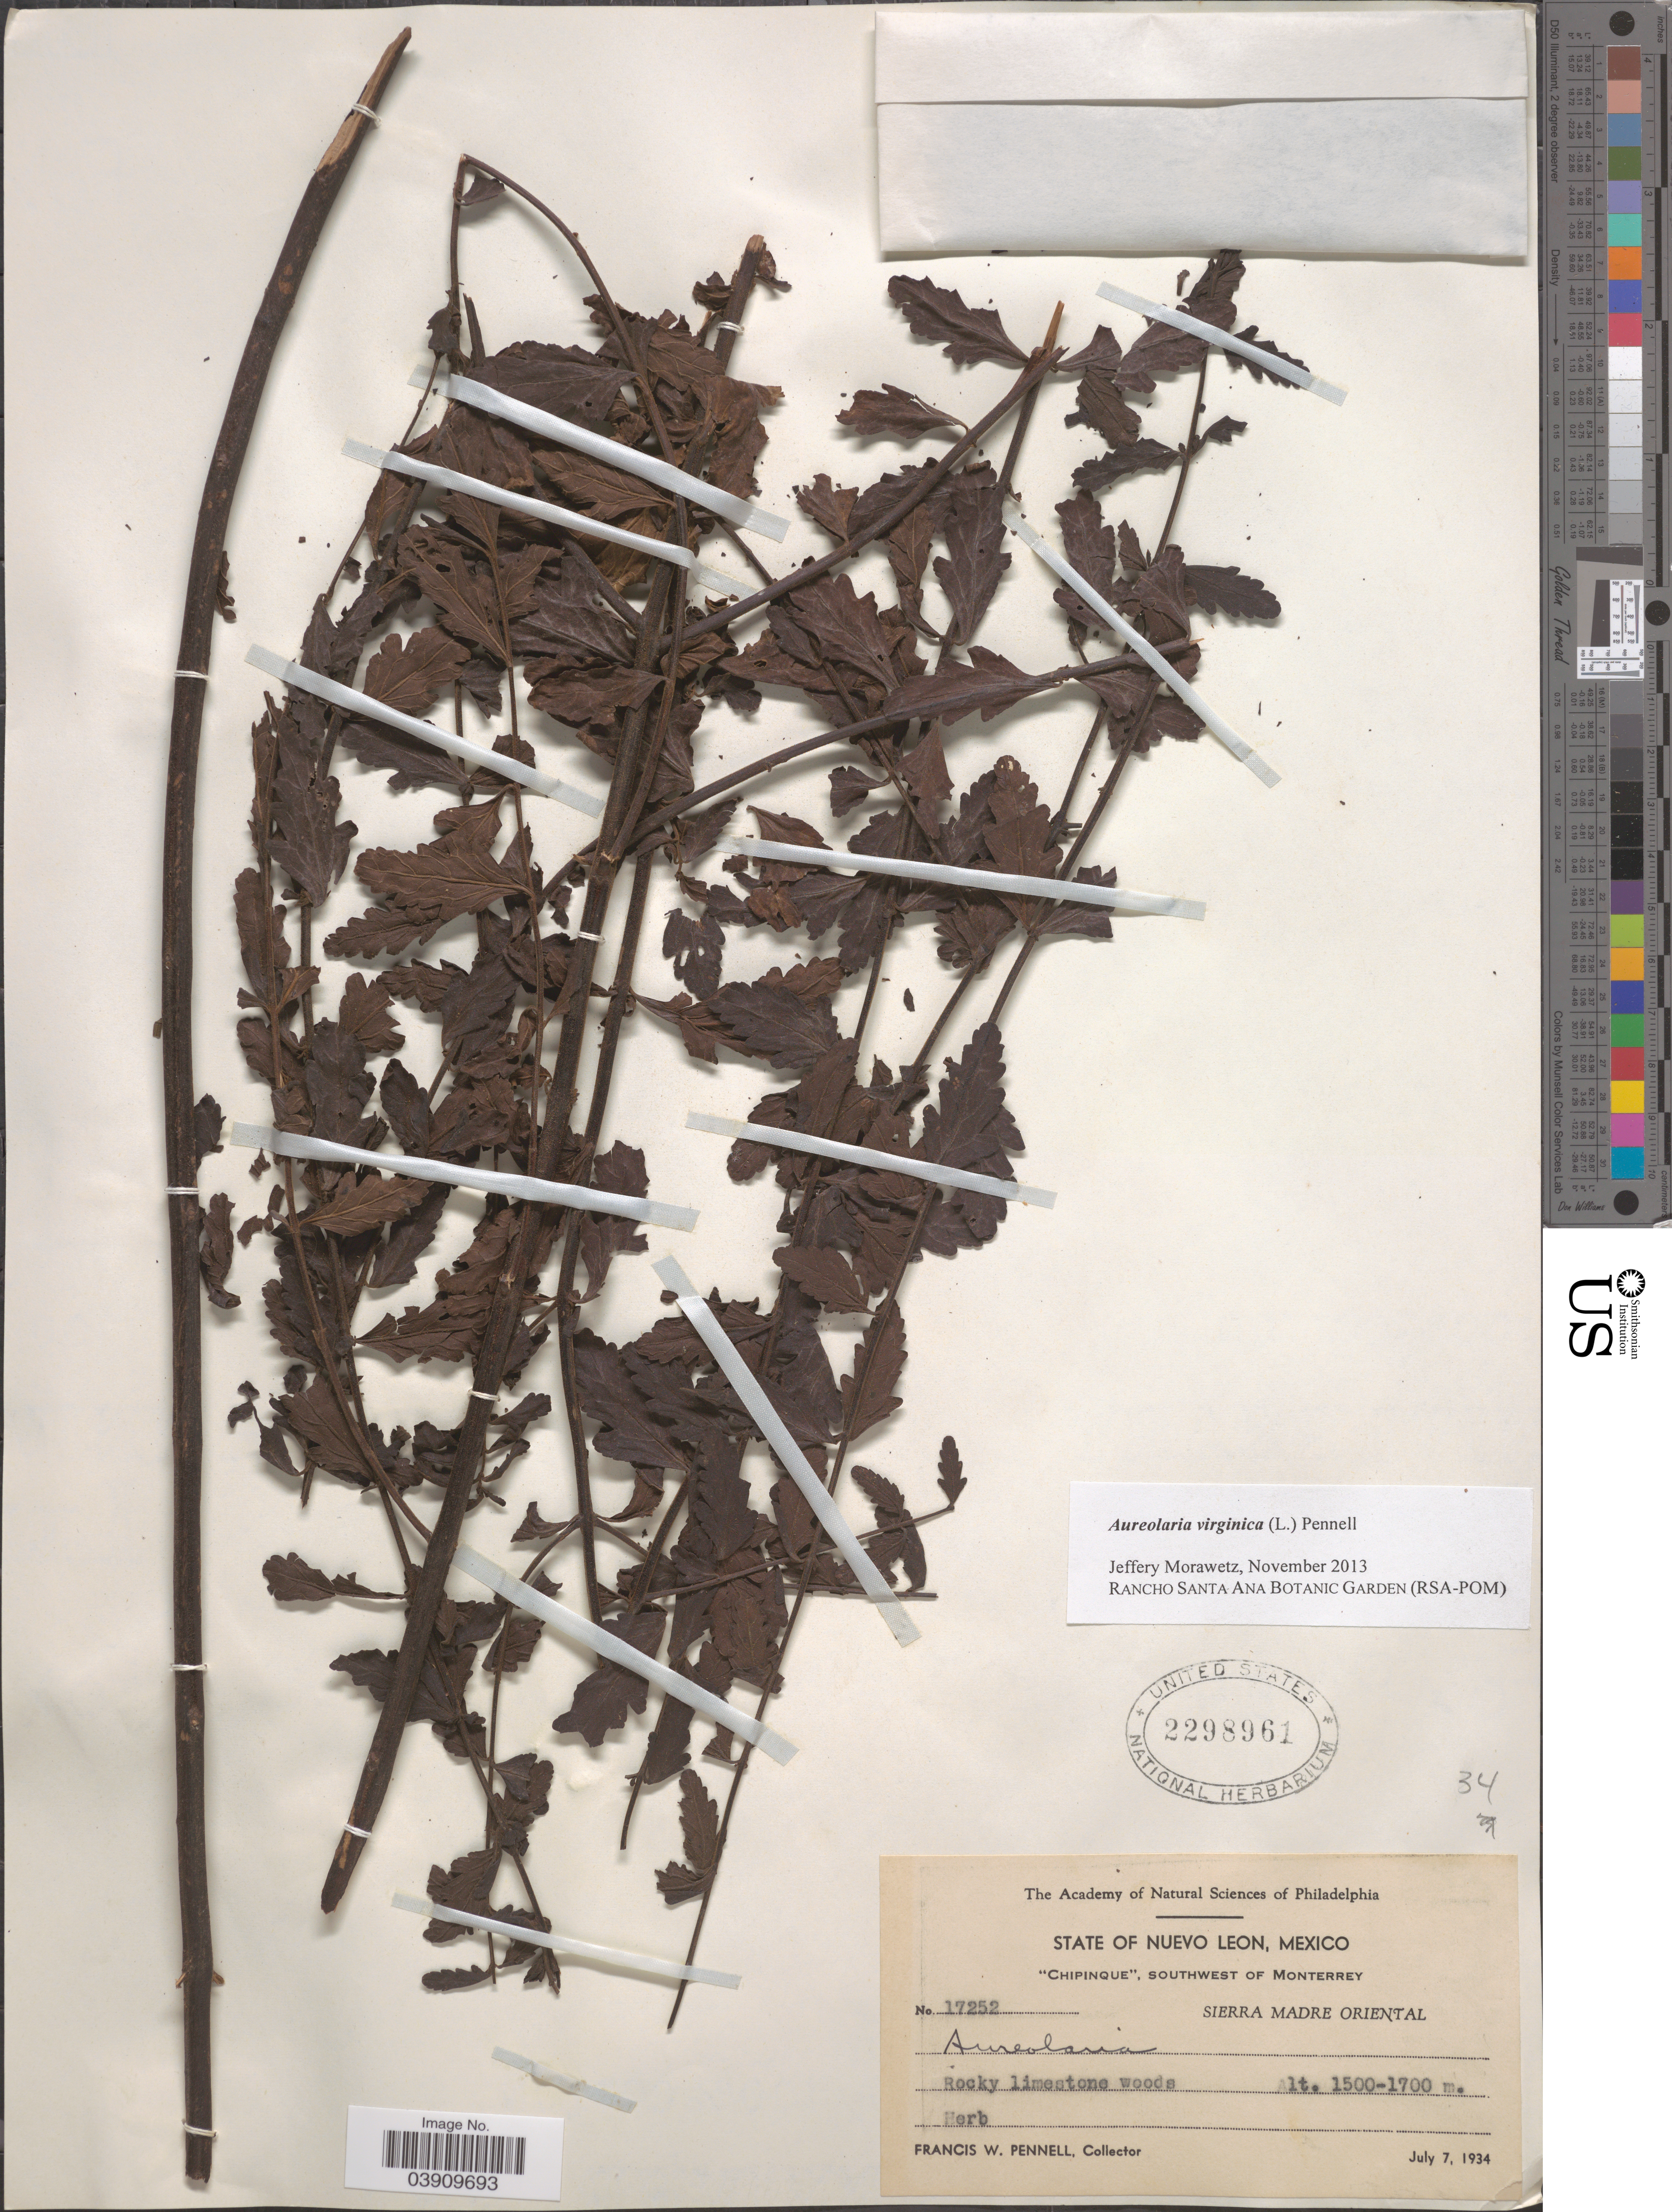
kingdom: Plantae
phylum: Tracheophyta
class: Magnoliopsida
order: Lamiales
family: Orobanchaceae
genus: Aureolaria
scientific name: Aureolaria virginica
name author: (L.) Pennell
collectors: F. W. Pennell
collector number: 17252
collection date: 1934-07-07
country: Mexico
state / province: Nuevo León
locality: Chipinque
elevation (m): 1500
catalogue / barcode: US 2298961